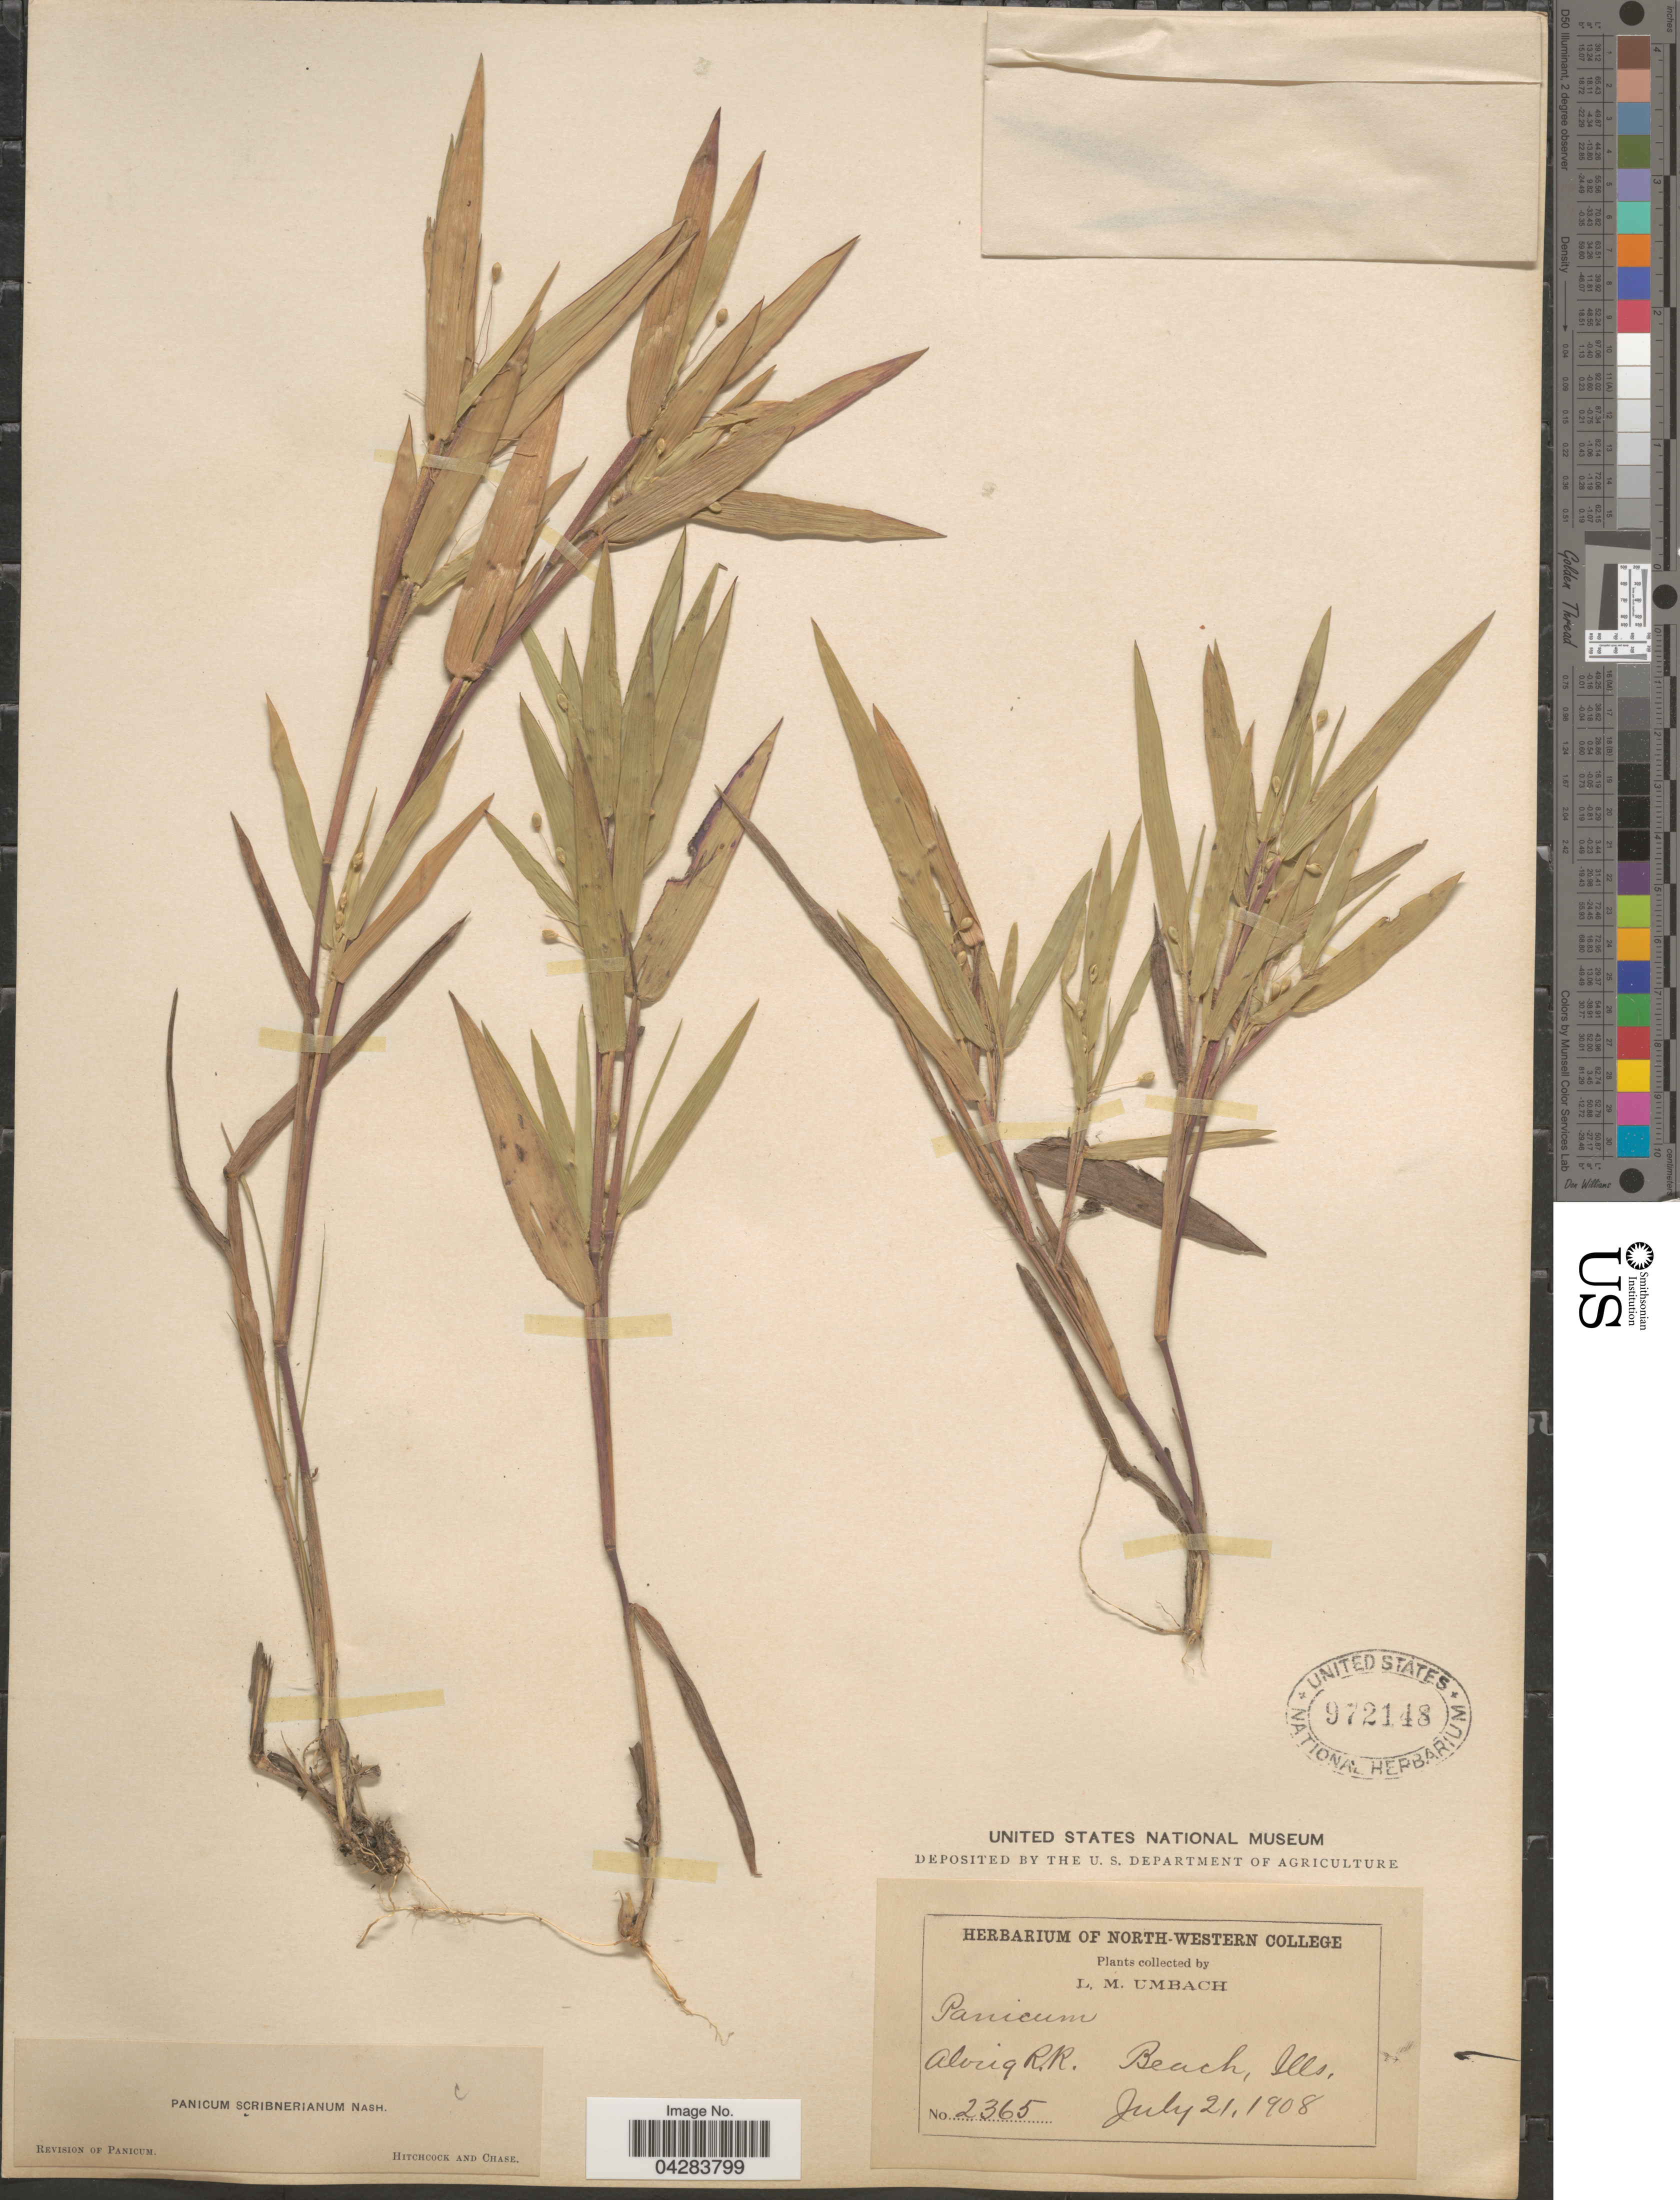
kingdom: Plantae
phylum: Tracheophyta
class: Liliopsida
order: Poales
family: Poaceae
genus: Dichanthelium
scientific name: Dichanthelium oligosanthes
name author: (Schult.) Gould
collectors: L. M. Umbach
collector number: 2365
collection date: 1908-07-21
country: United States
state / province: Illinois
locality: Along R.R. Beach.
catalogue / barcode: US 972148